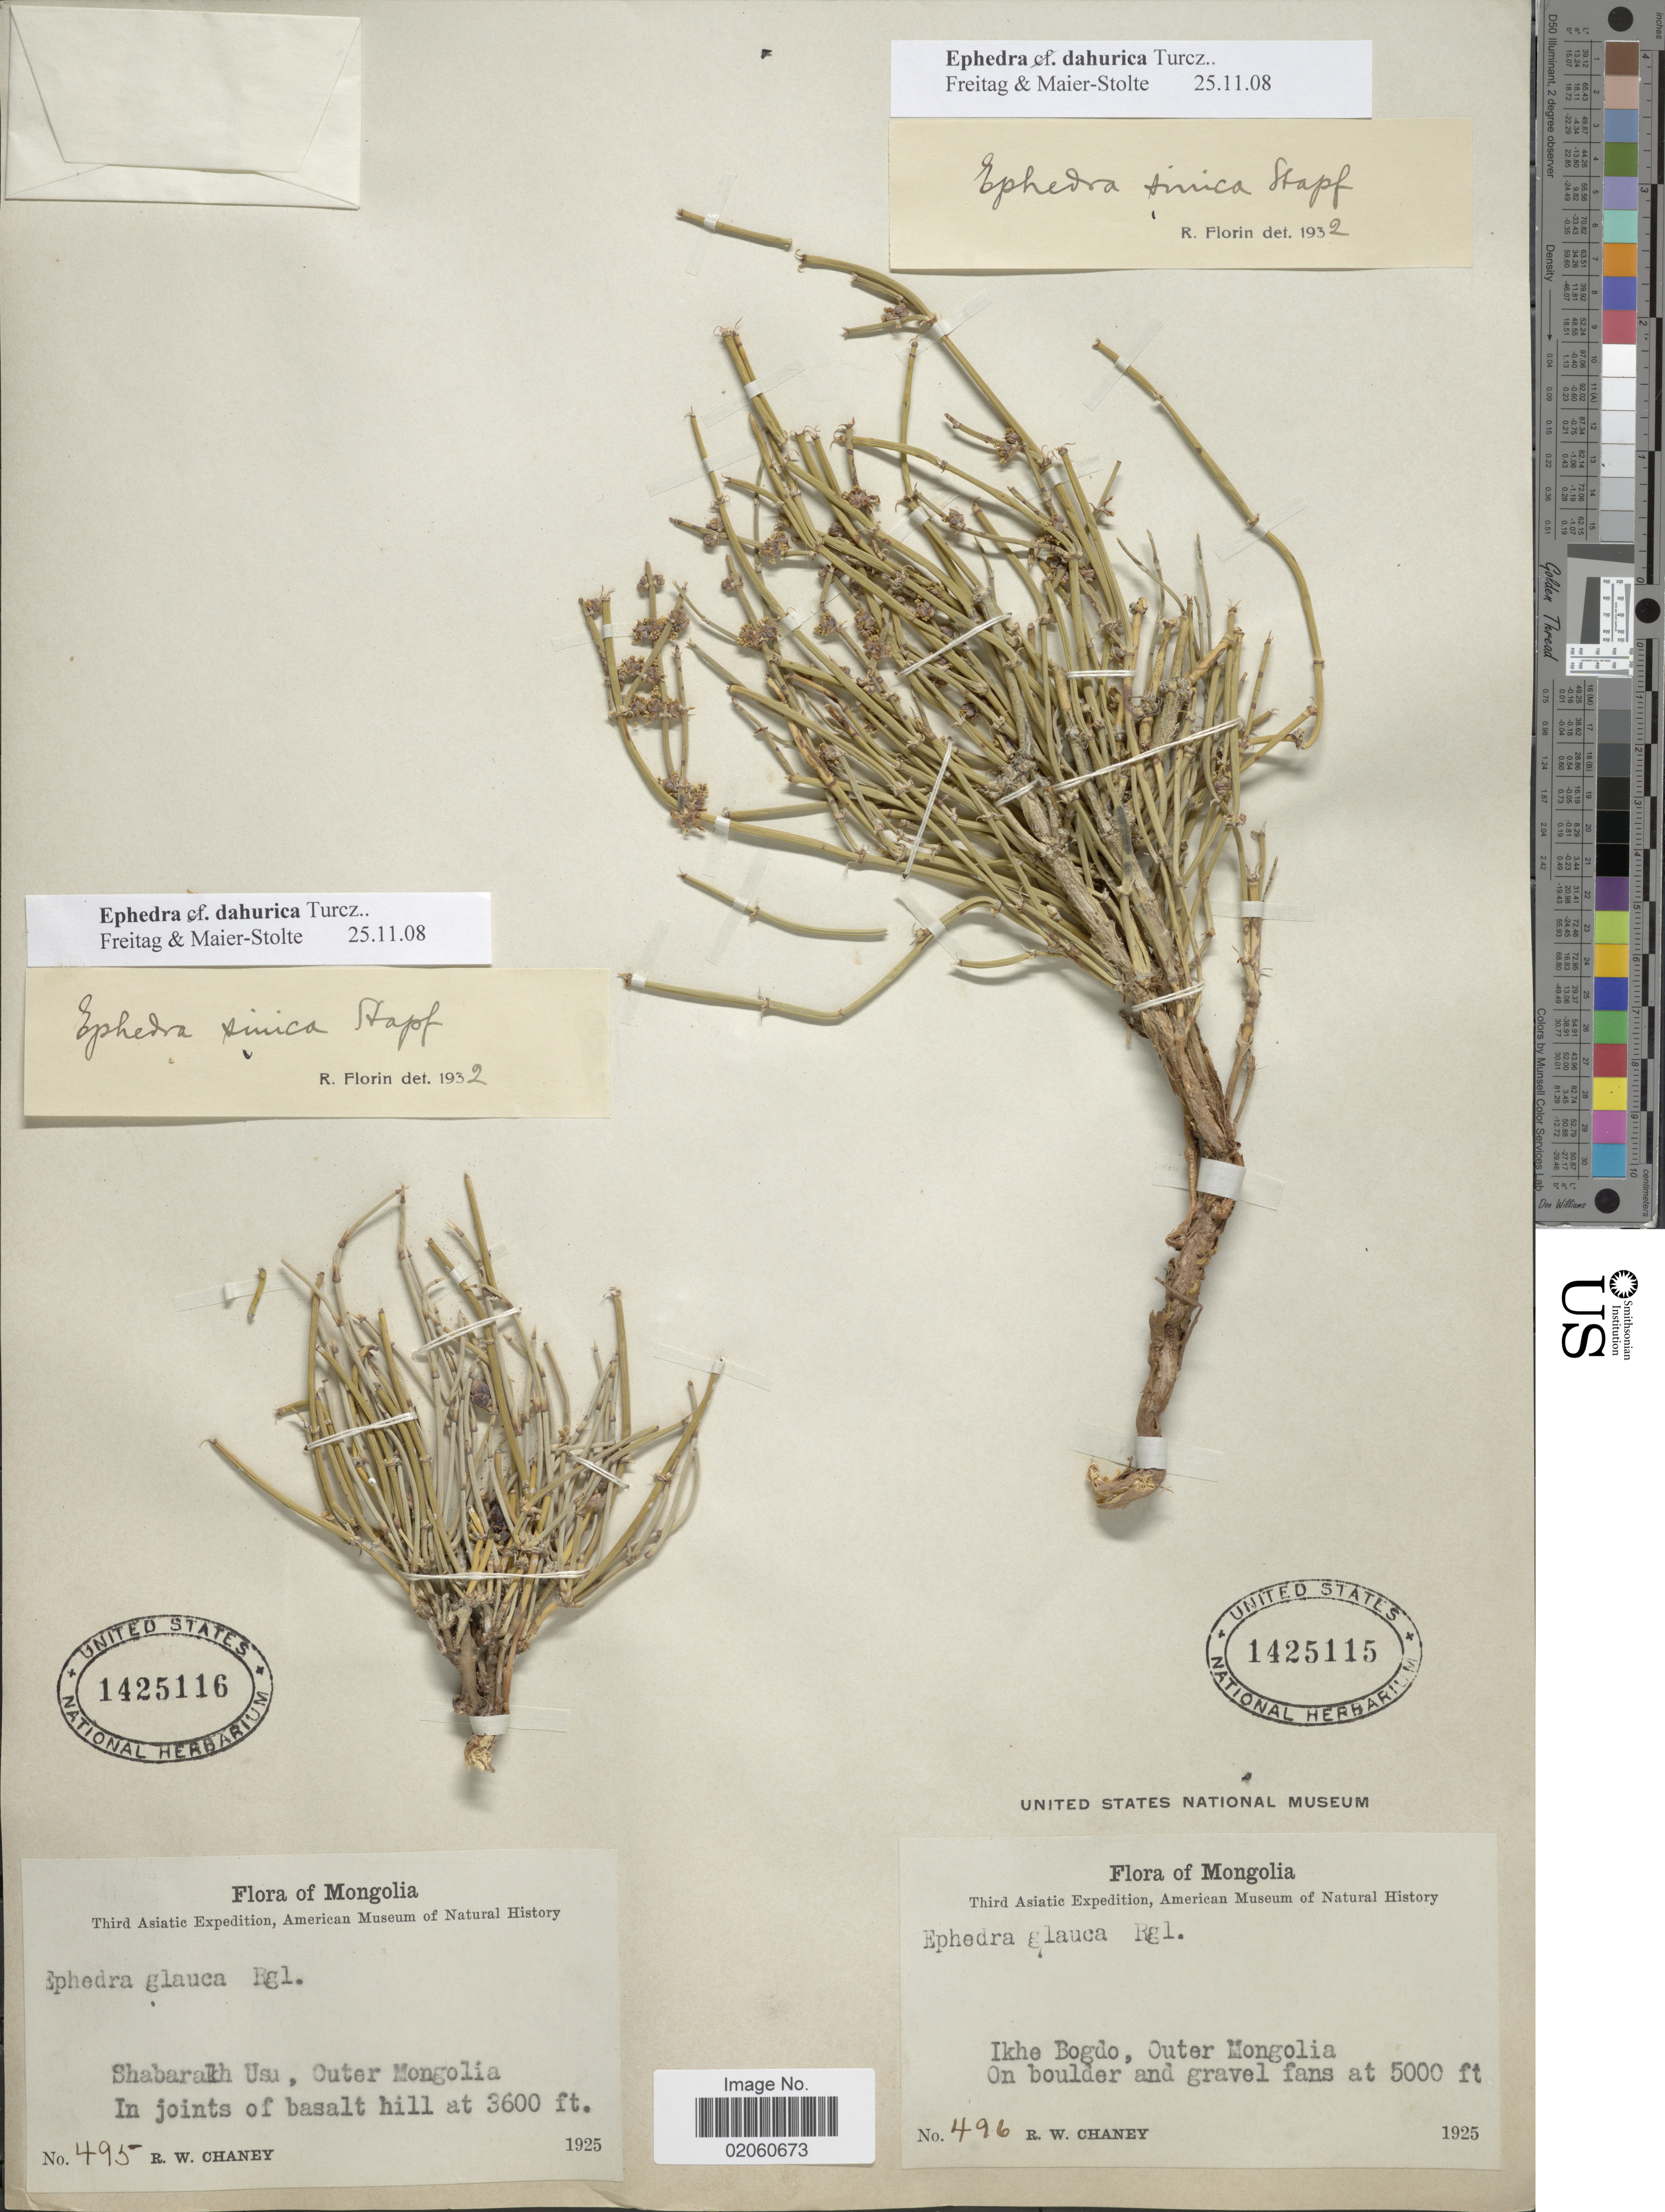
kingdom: Plantae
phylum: Tracheophyta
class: Gnetopsida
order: Ephedrales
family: Ephedraceae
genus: Ephedra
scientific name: Ephedra dahurica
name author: Turcz.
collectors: R. Chaney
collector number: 496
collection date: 1925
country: Mongolia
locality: Ikhe Bogdo, Outer Mongolia, on boulder and gravel fans.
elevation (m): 1524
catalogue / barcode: US 1425115-2